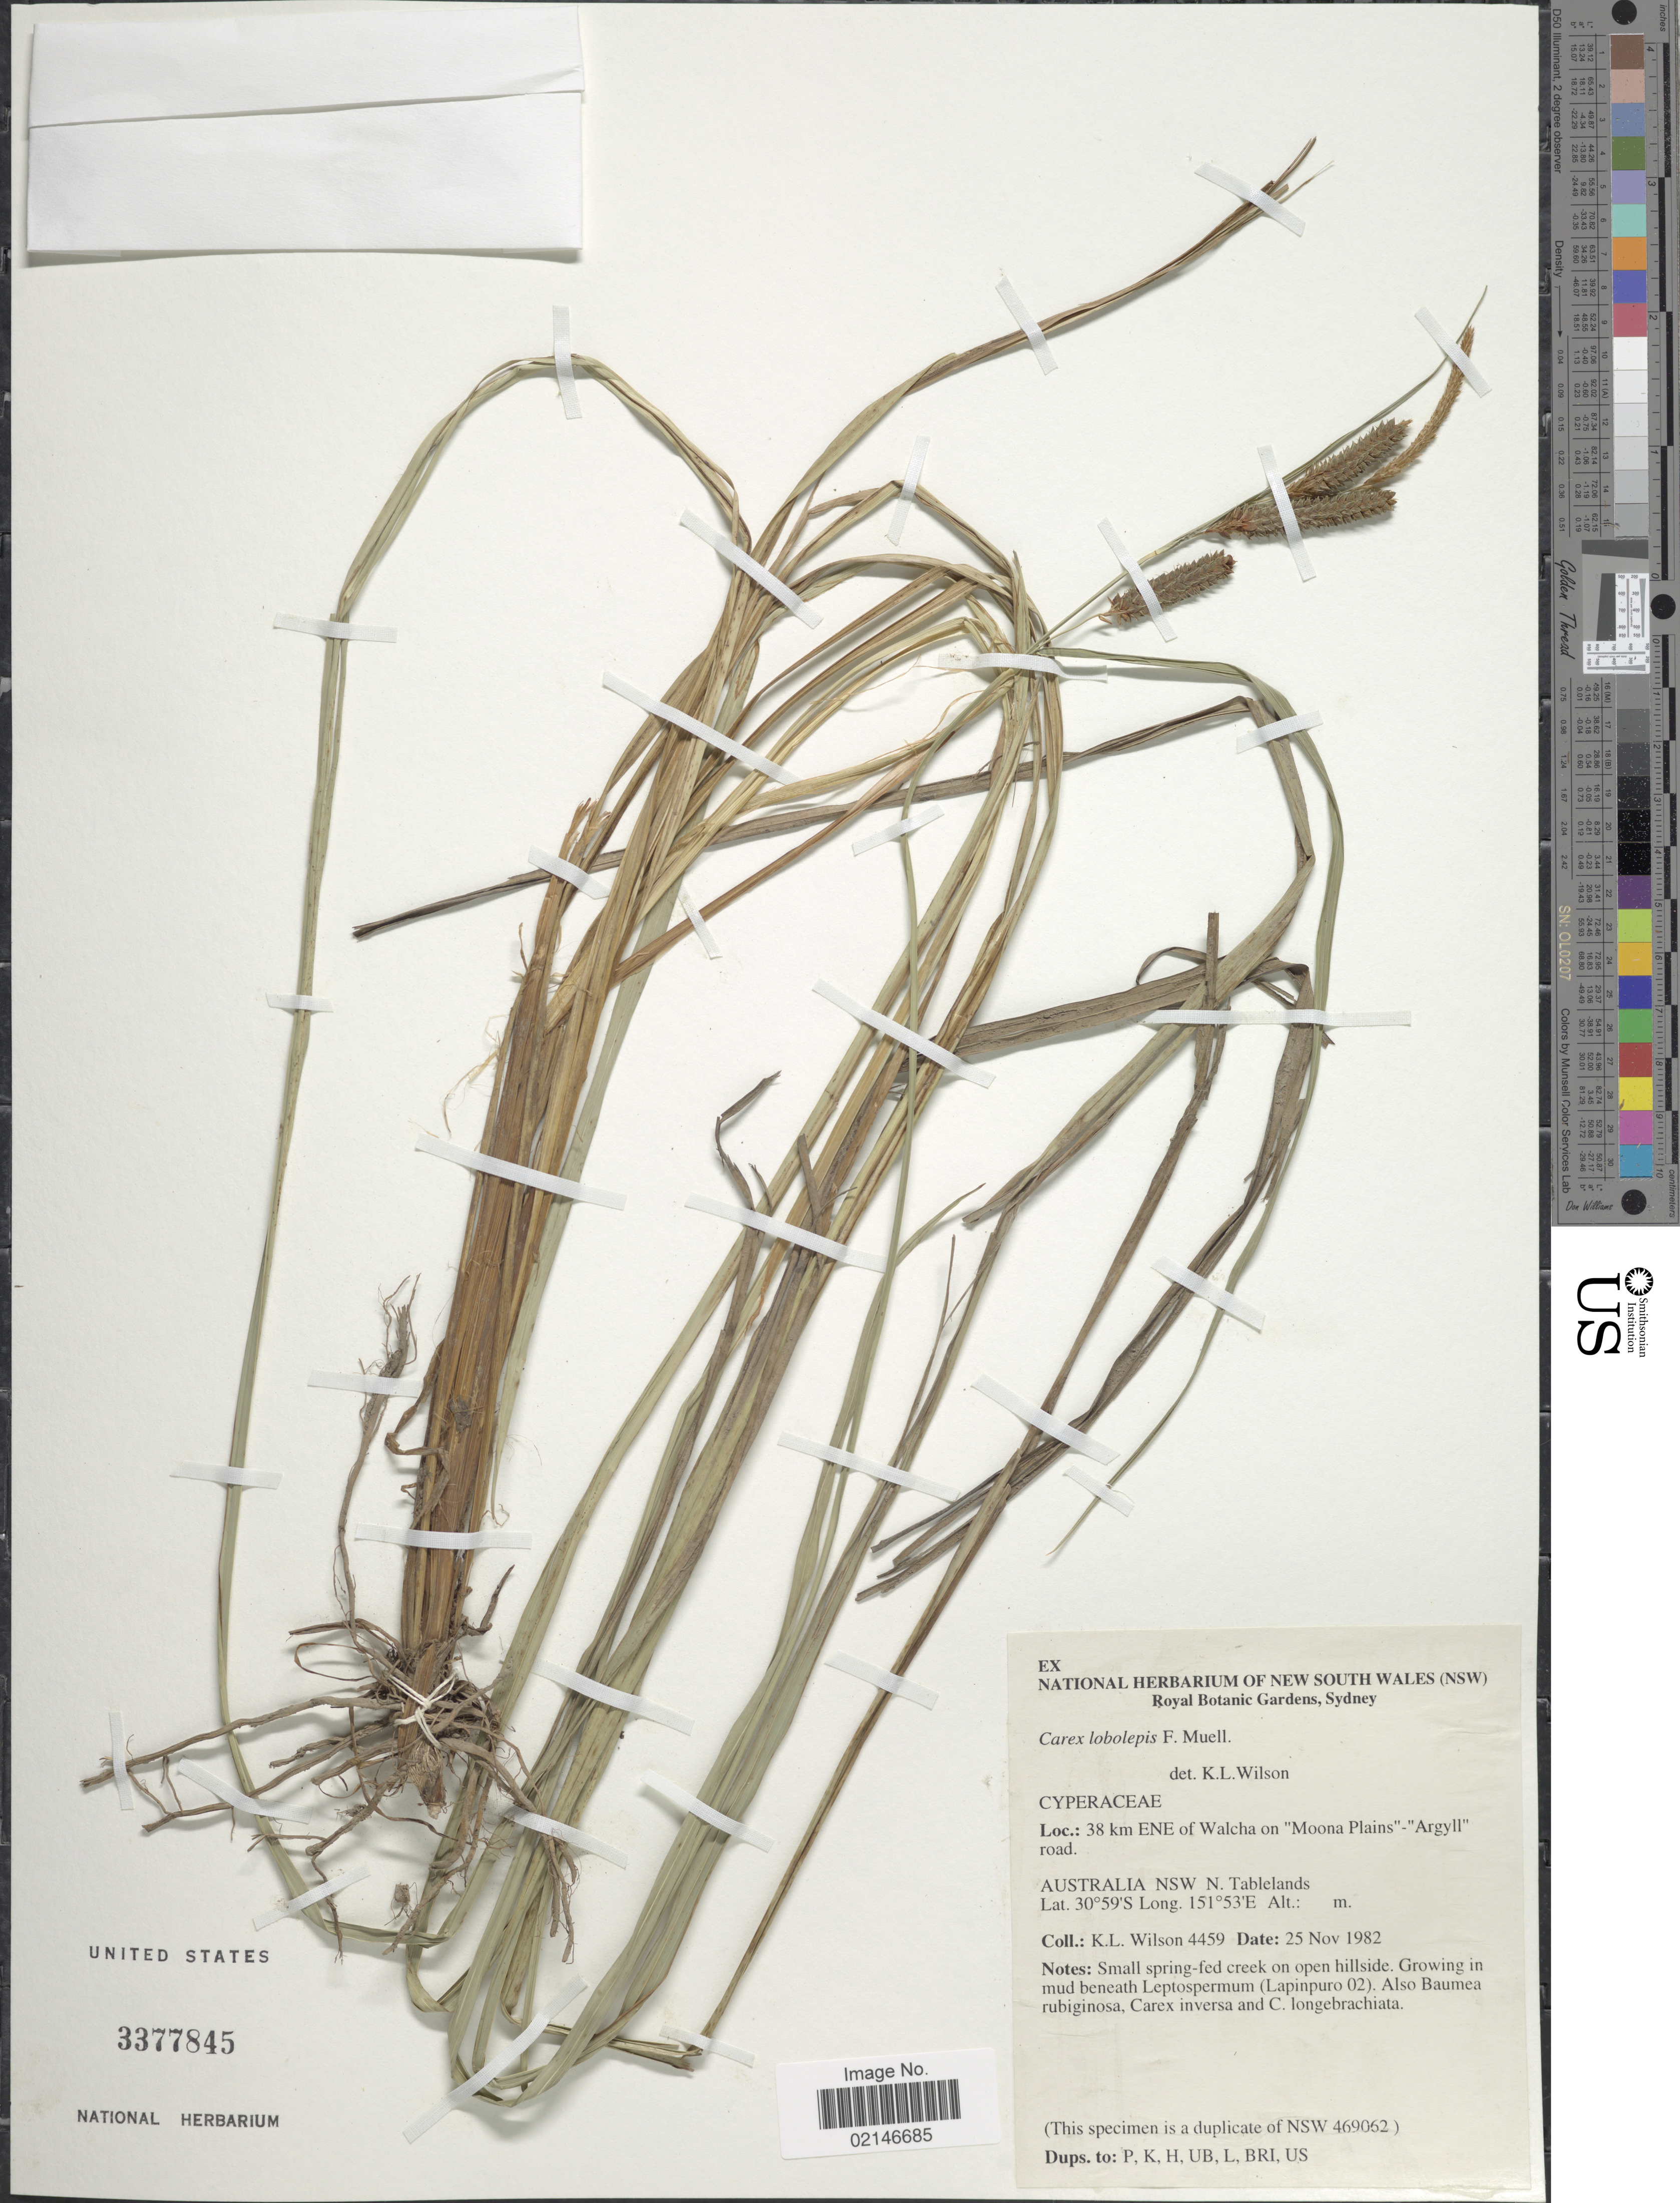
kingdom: Plantae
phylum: Tracheophyta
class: Liliopsida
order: Poales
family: Cyperaceae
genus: Carex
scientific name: Carex lobolepis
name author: F. Muell.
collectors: K. L. Wilson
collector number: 4459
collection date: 1982-11-25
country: Australia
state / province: New South Wales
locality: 38 km ENE of Walcha on "Moona Plains" - "Argyll" road, Australia NSW N. Tablelands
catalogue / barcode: US 3377845